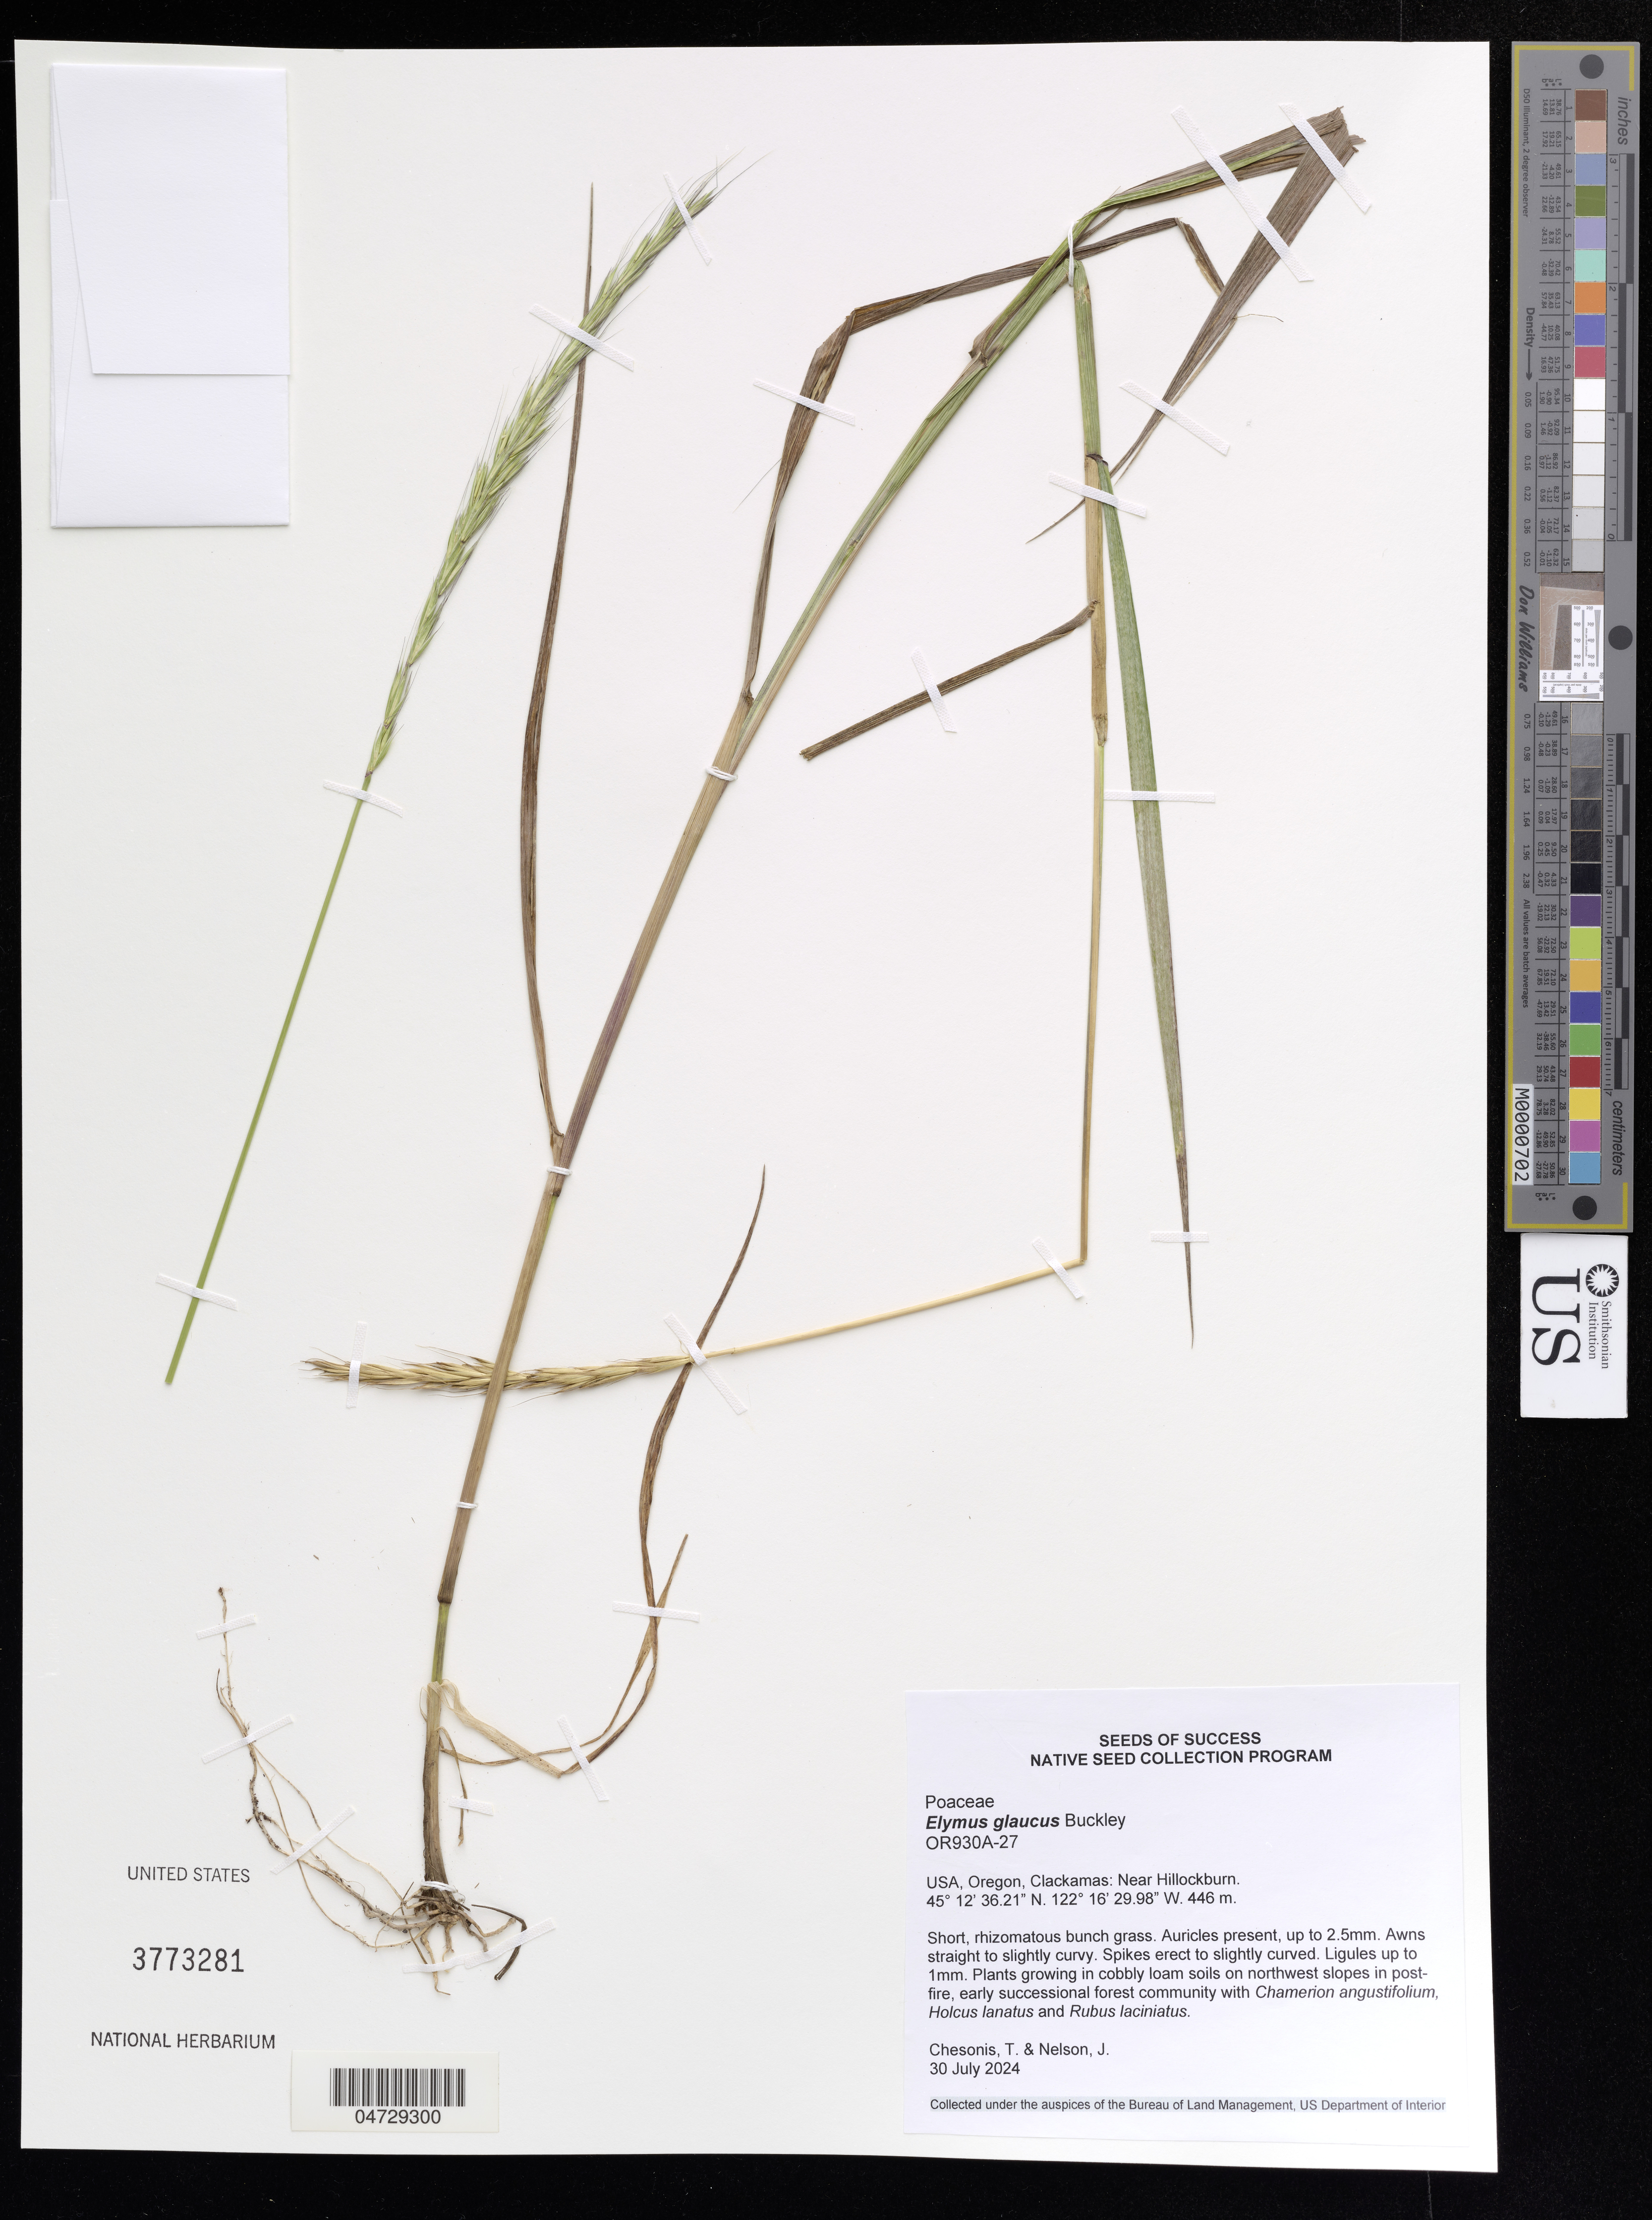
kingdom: Plantae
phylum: Tracheophyta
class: Liliopsida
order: Poales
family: Poaceae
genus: Elymus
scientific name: Elymus glaucus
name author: Buckley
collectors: T. Chesonis & J. Nelson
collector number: OR930A-27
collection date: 2024-07-30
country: United States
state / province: Oregon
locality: Clackamas: NEar Hillockburn.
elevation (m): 446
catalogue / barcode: US 3773281